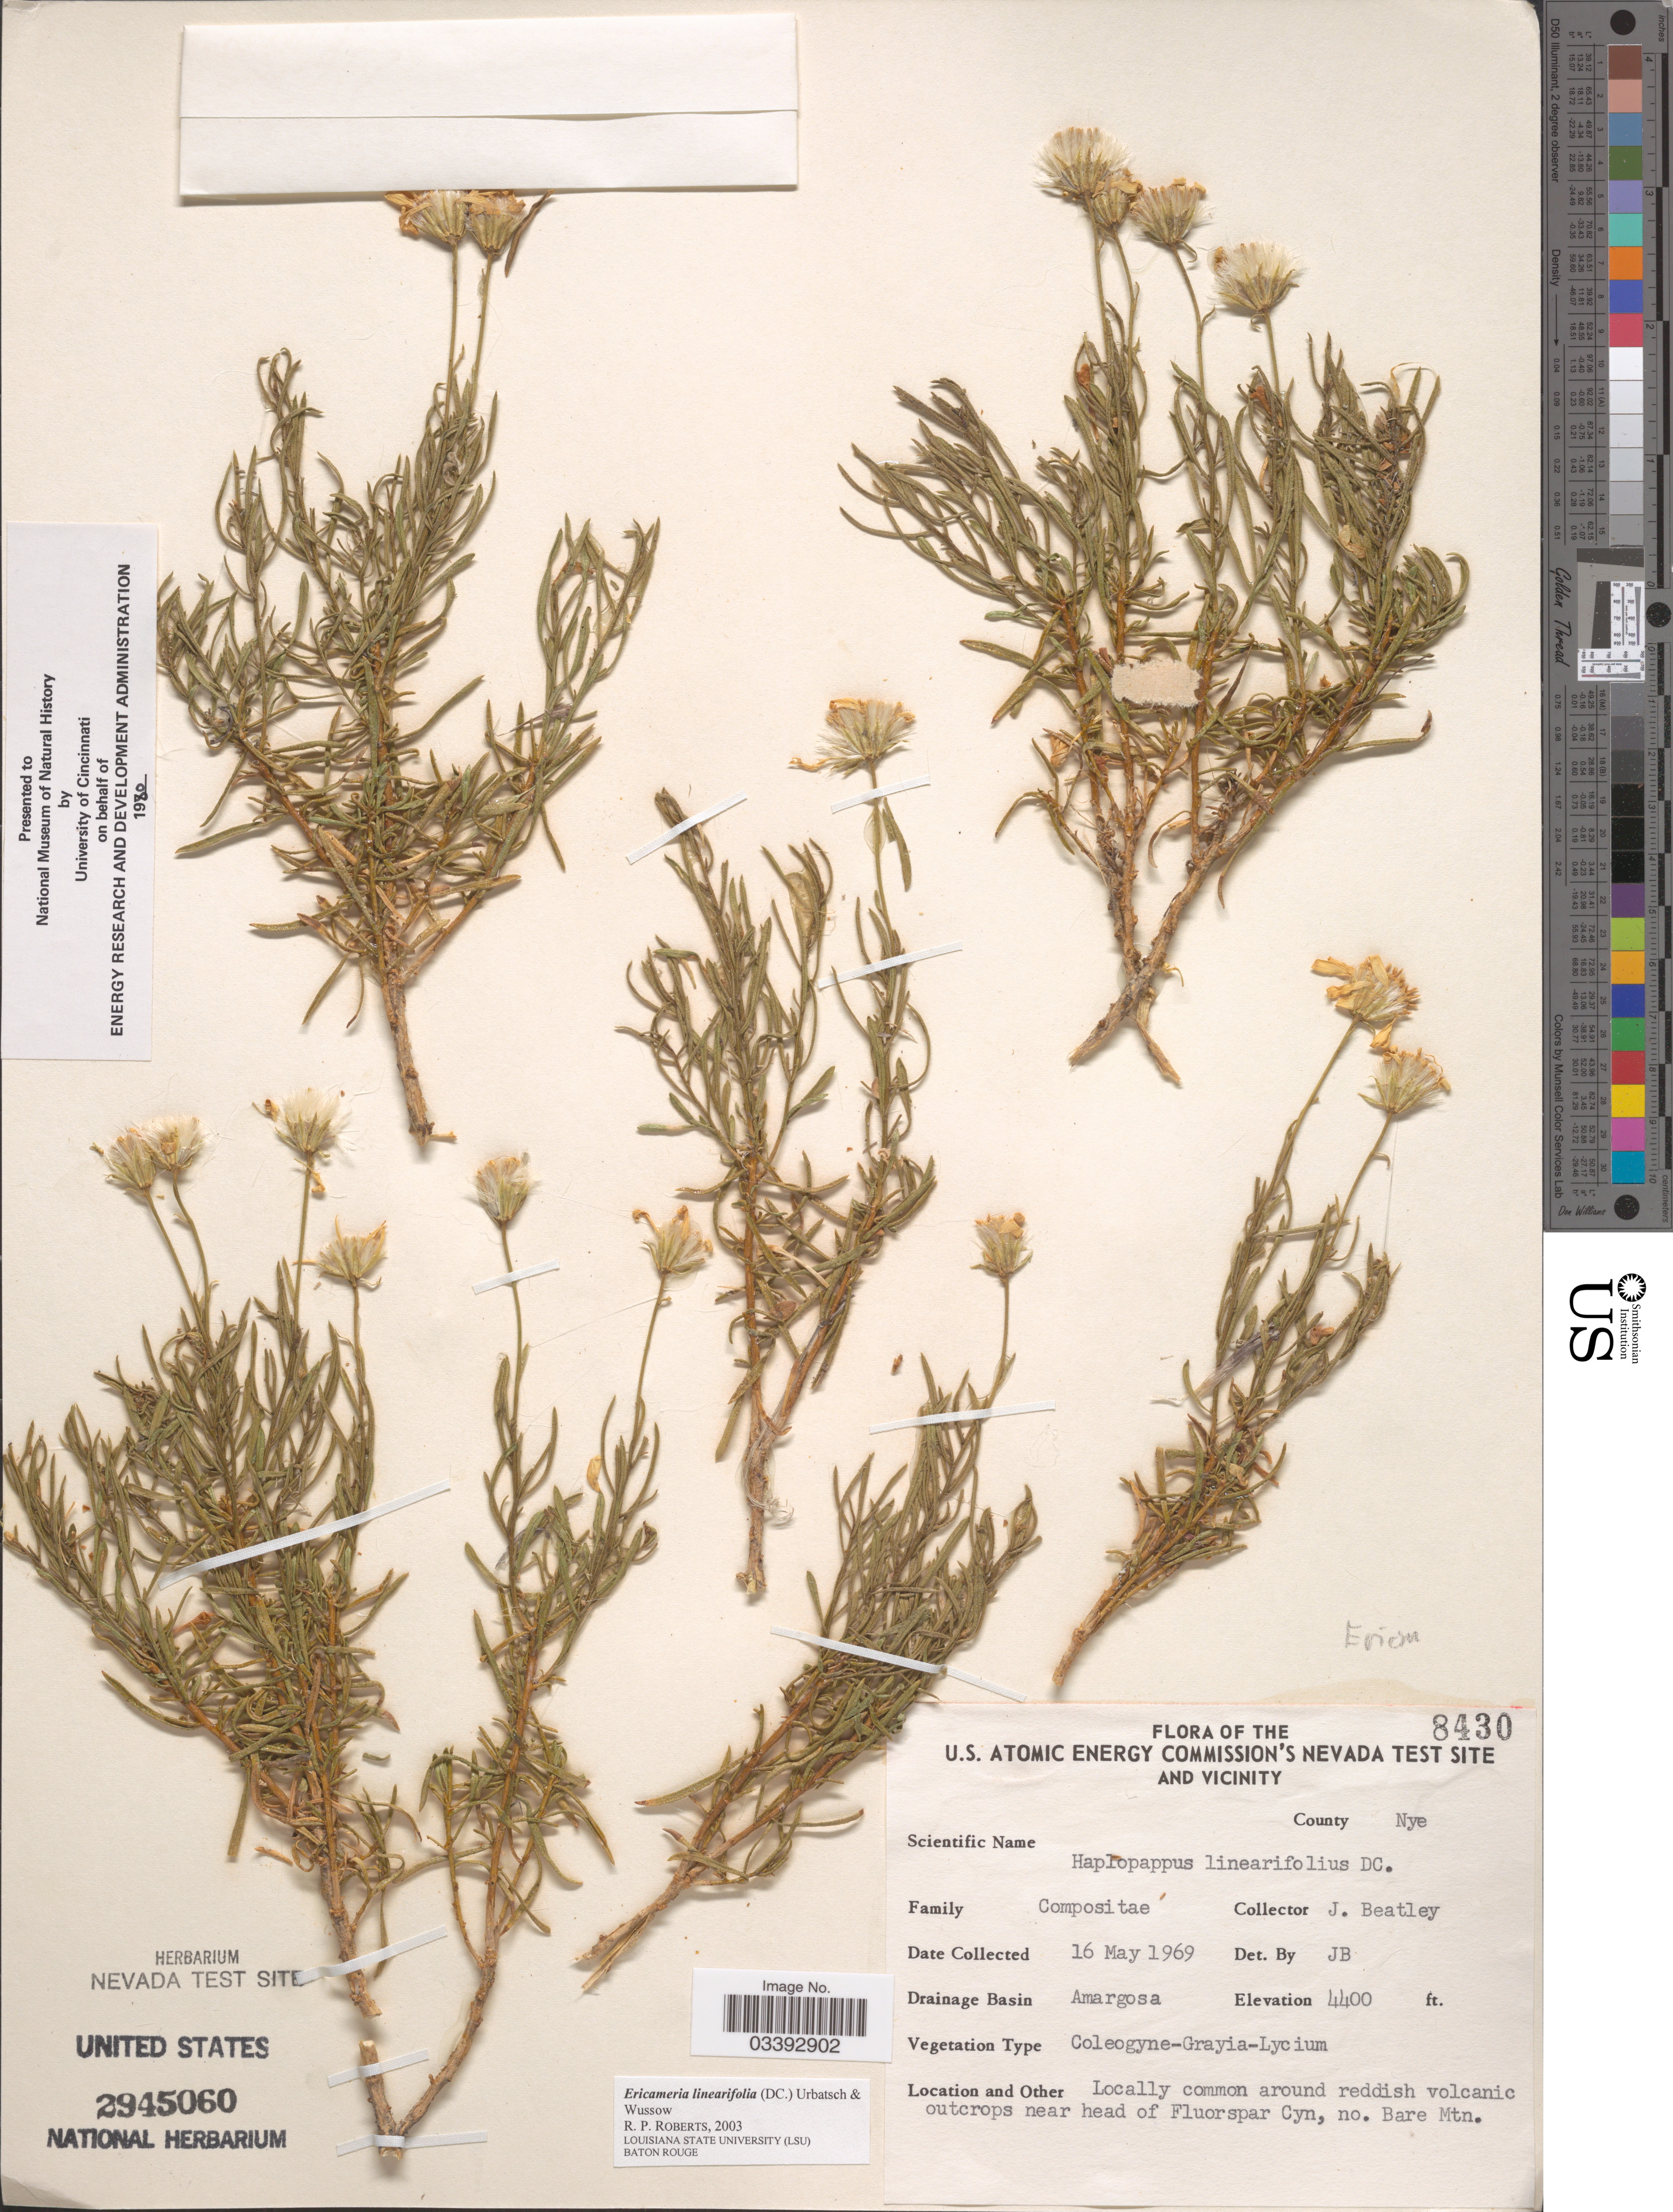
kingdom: Plantae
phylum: Tracheophyta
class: Magnoliopsida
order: Asterales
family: Asteraceae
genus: Ericameria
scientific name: Ericameria linearifolia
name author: (DC.) Urbatsch & Wussow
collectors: J. C. Beatley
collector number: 8430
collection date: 1969-05-16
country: United States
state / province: Nevada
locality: U.S. Atomic Energy Commission's Nevada Test Site and Vicinity. County Nye, Drainage Basin Amargosa. Locally common around reddish volcanic outcrops near head of Fluorspar Cyn, no. Bare Mtn.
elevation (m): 1341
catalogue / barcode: US 2945060